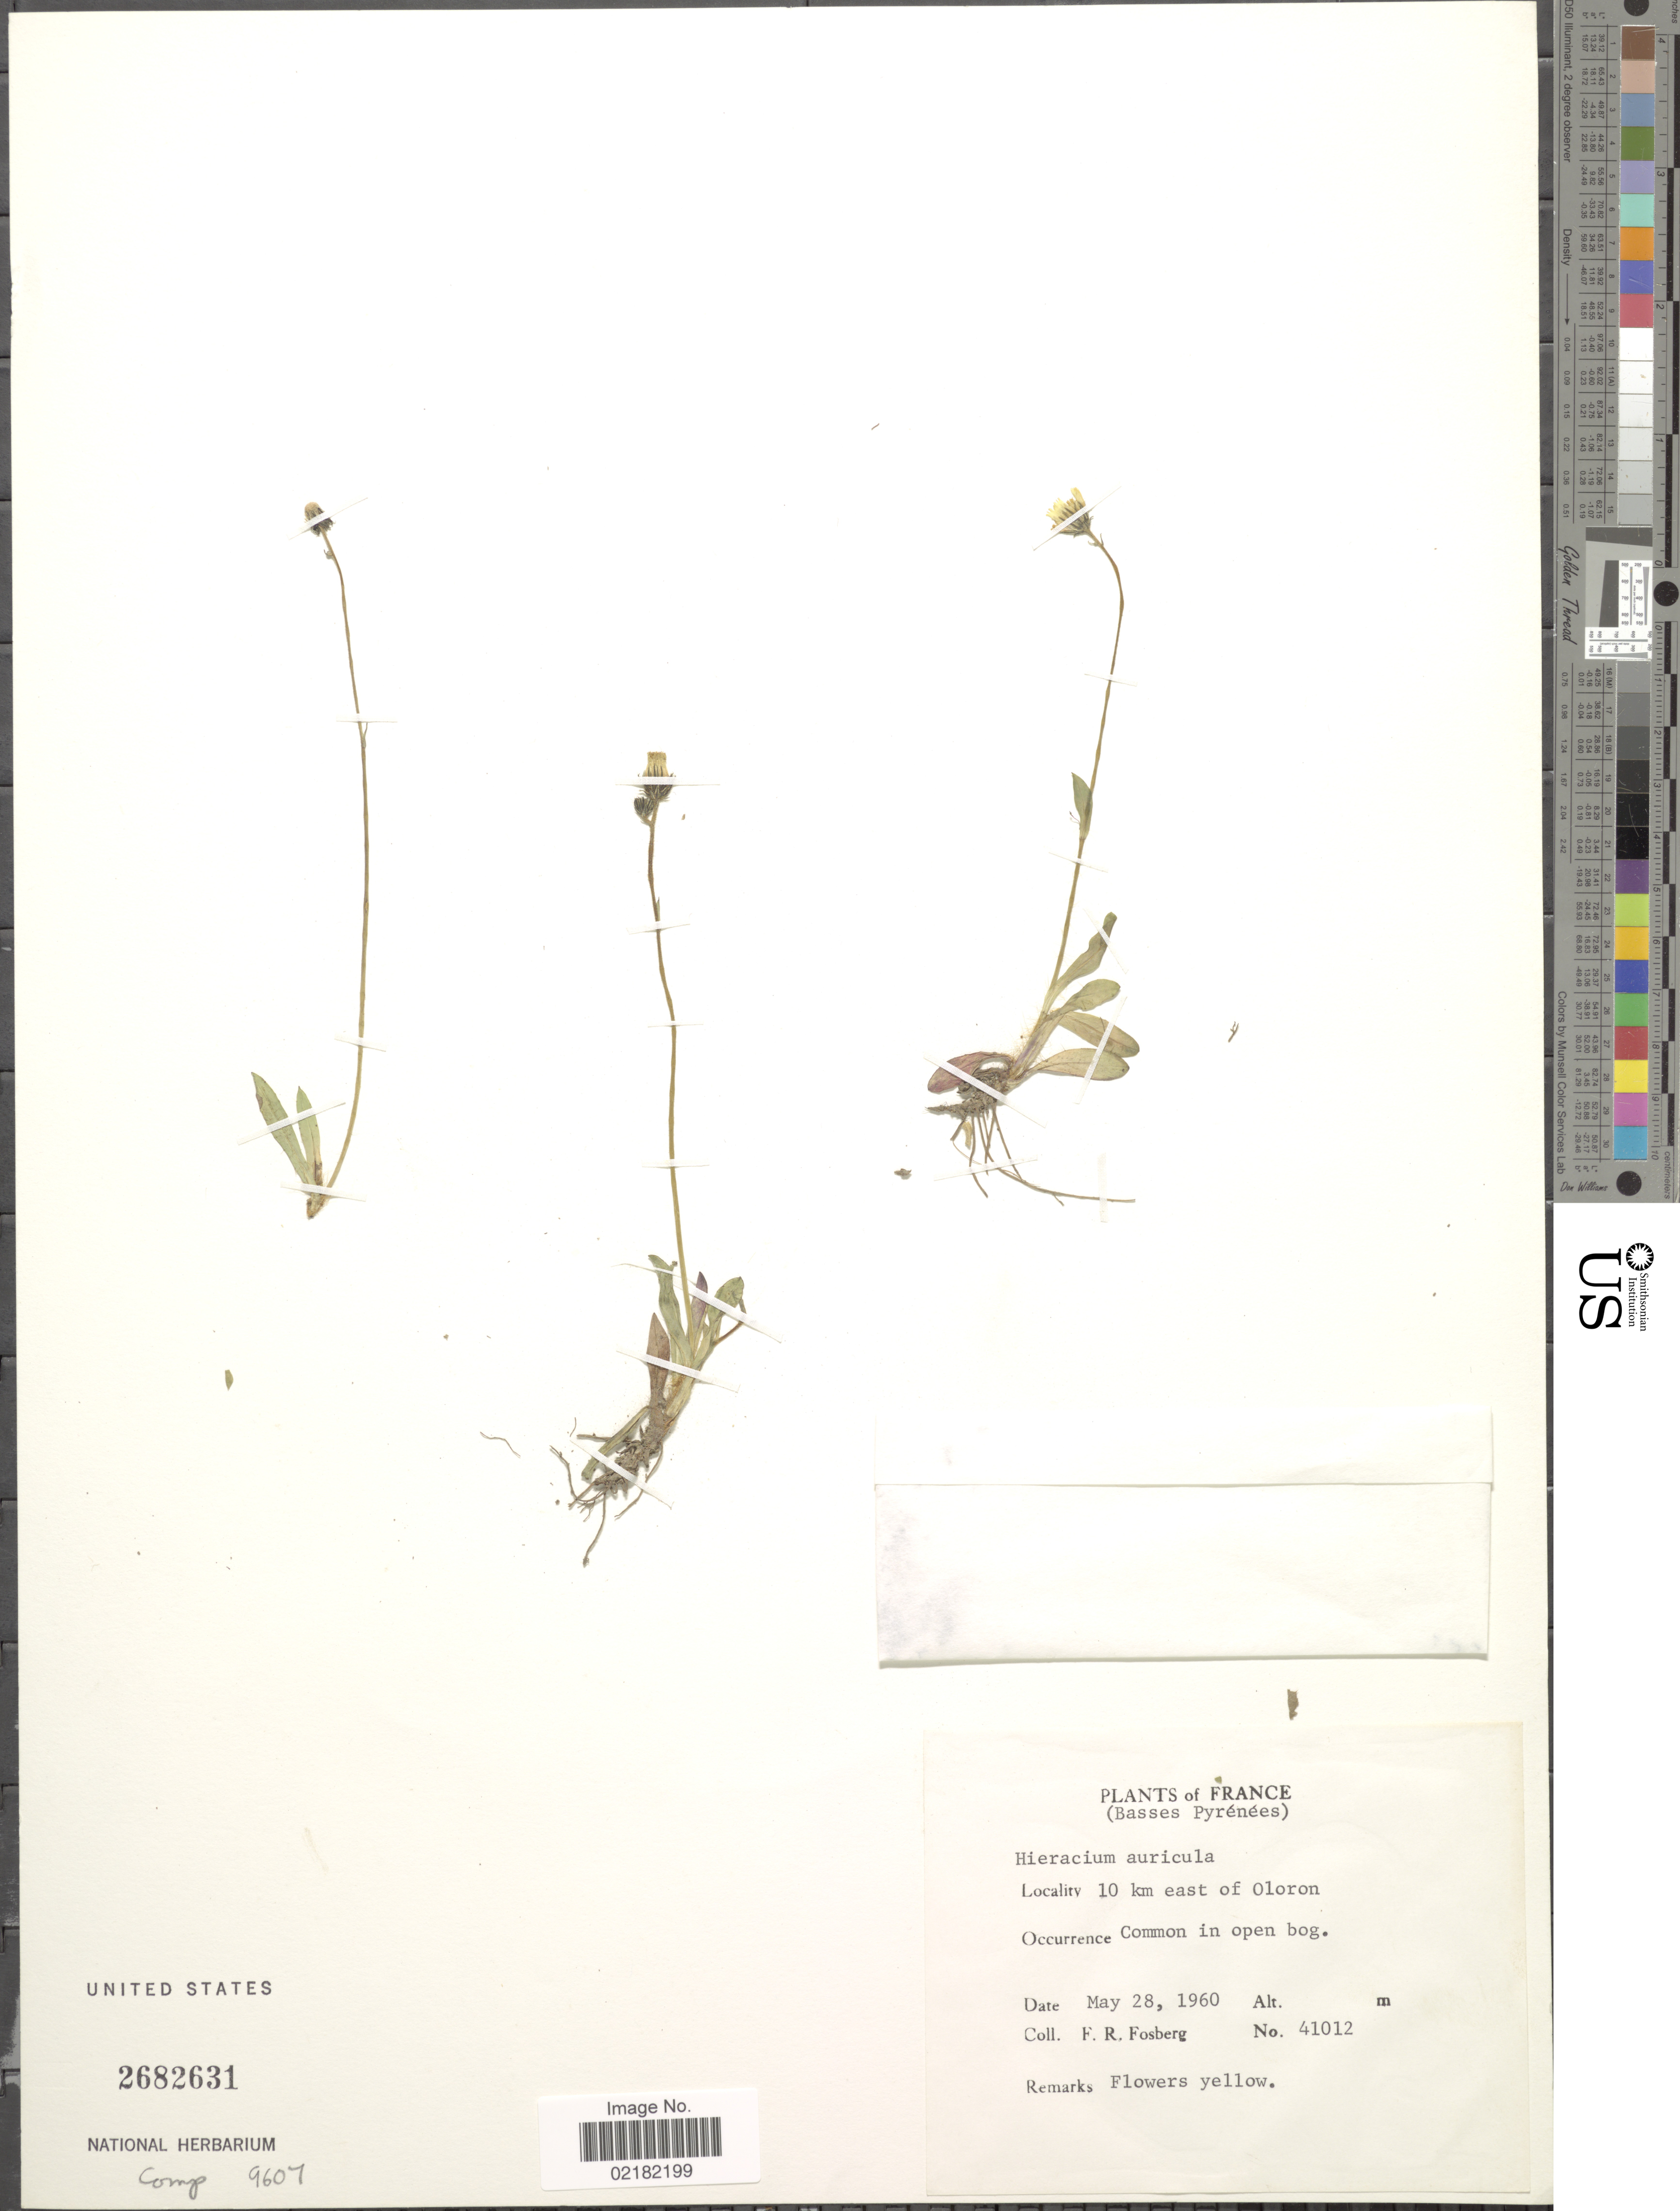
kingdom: Plantae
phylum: Tracheophyta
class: Magnoliopsida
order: Asterales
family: Asteraceae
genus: Pilosella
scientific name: Pilosella floribunda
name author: (Wimm. & Grab.) Fr. a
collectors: F. R. Fosberg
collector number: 41012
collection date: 1960-05-28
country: France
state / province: Nouvelle-Aquitaine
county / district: Pyrénées-Atlantiques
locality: (Basses Pyrenees), 10 km east of Oloron.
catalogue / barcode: US 2682631